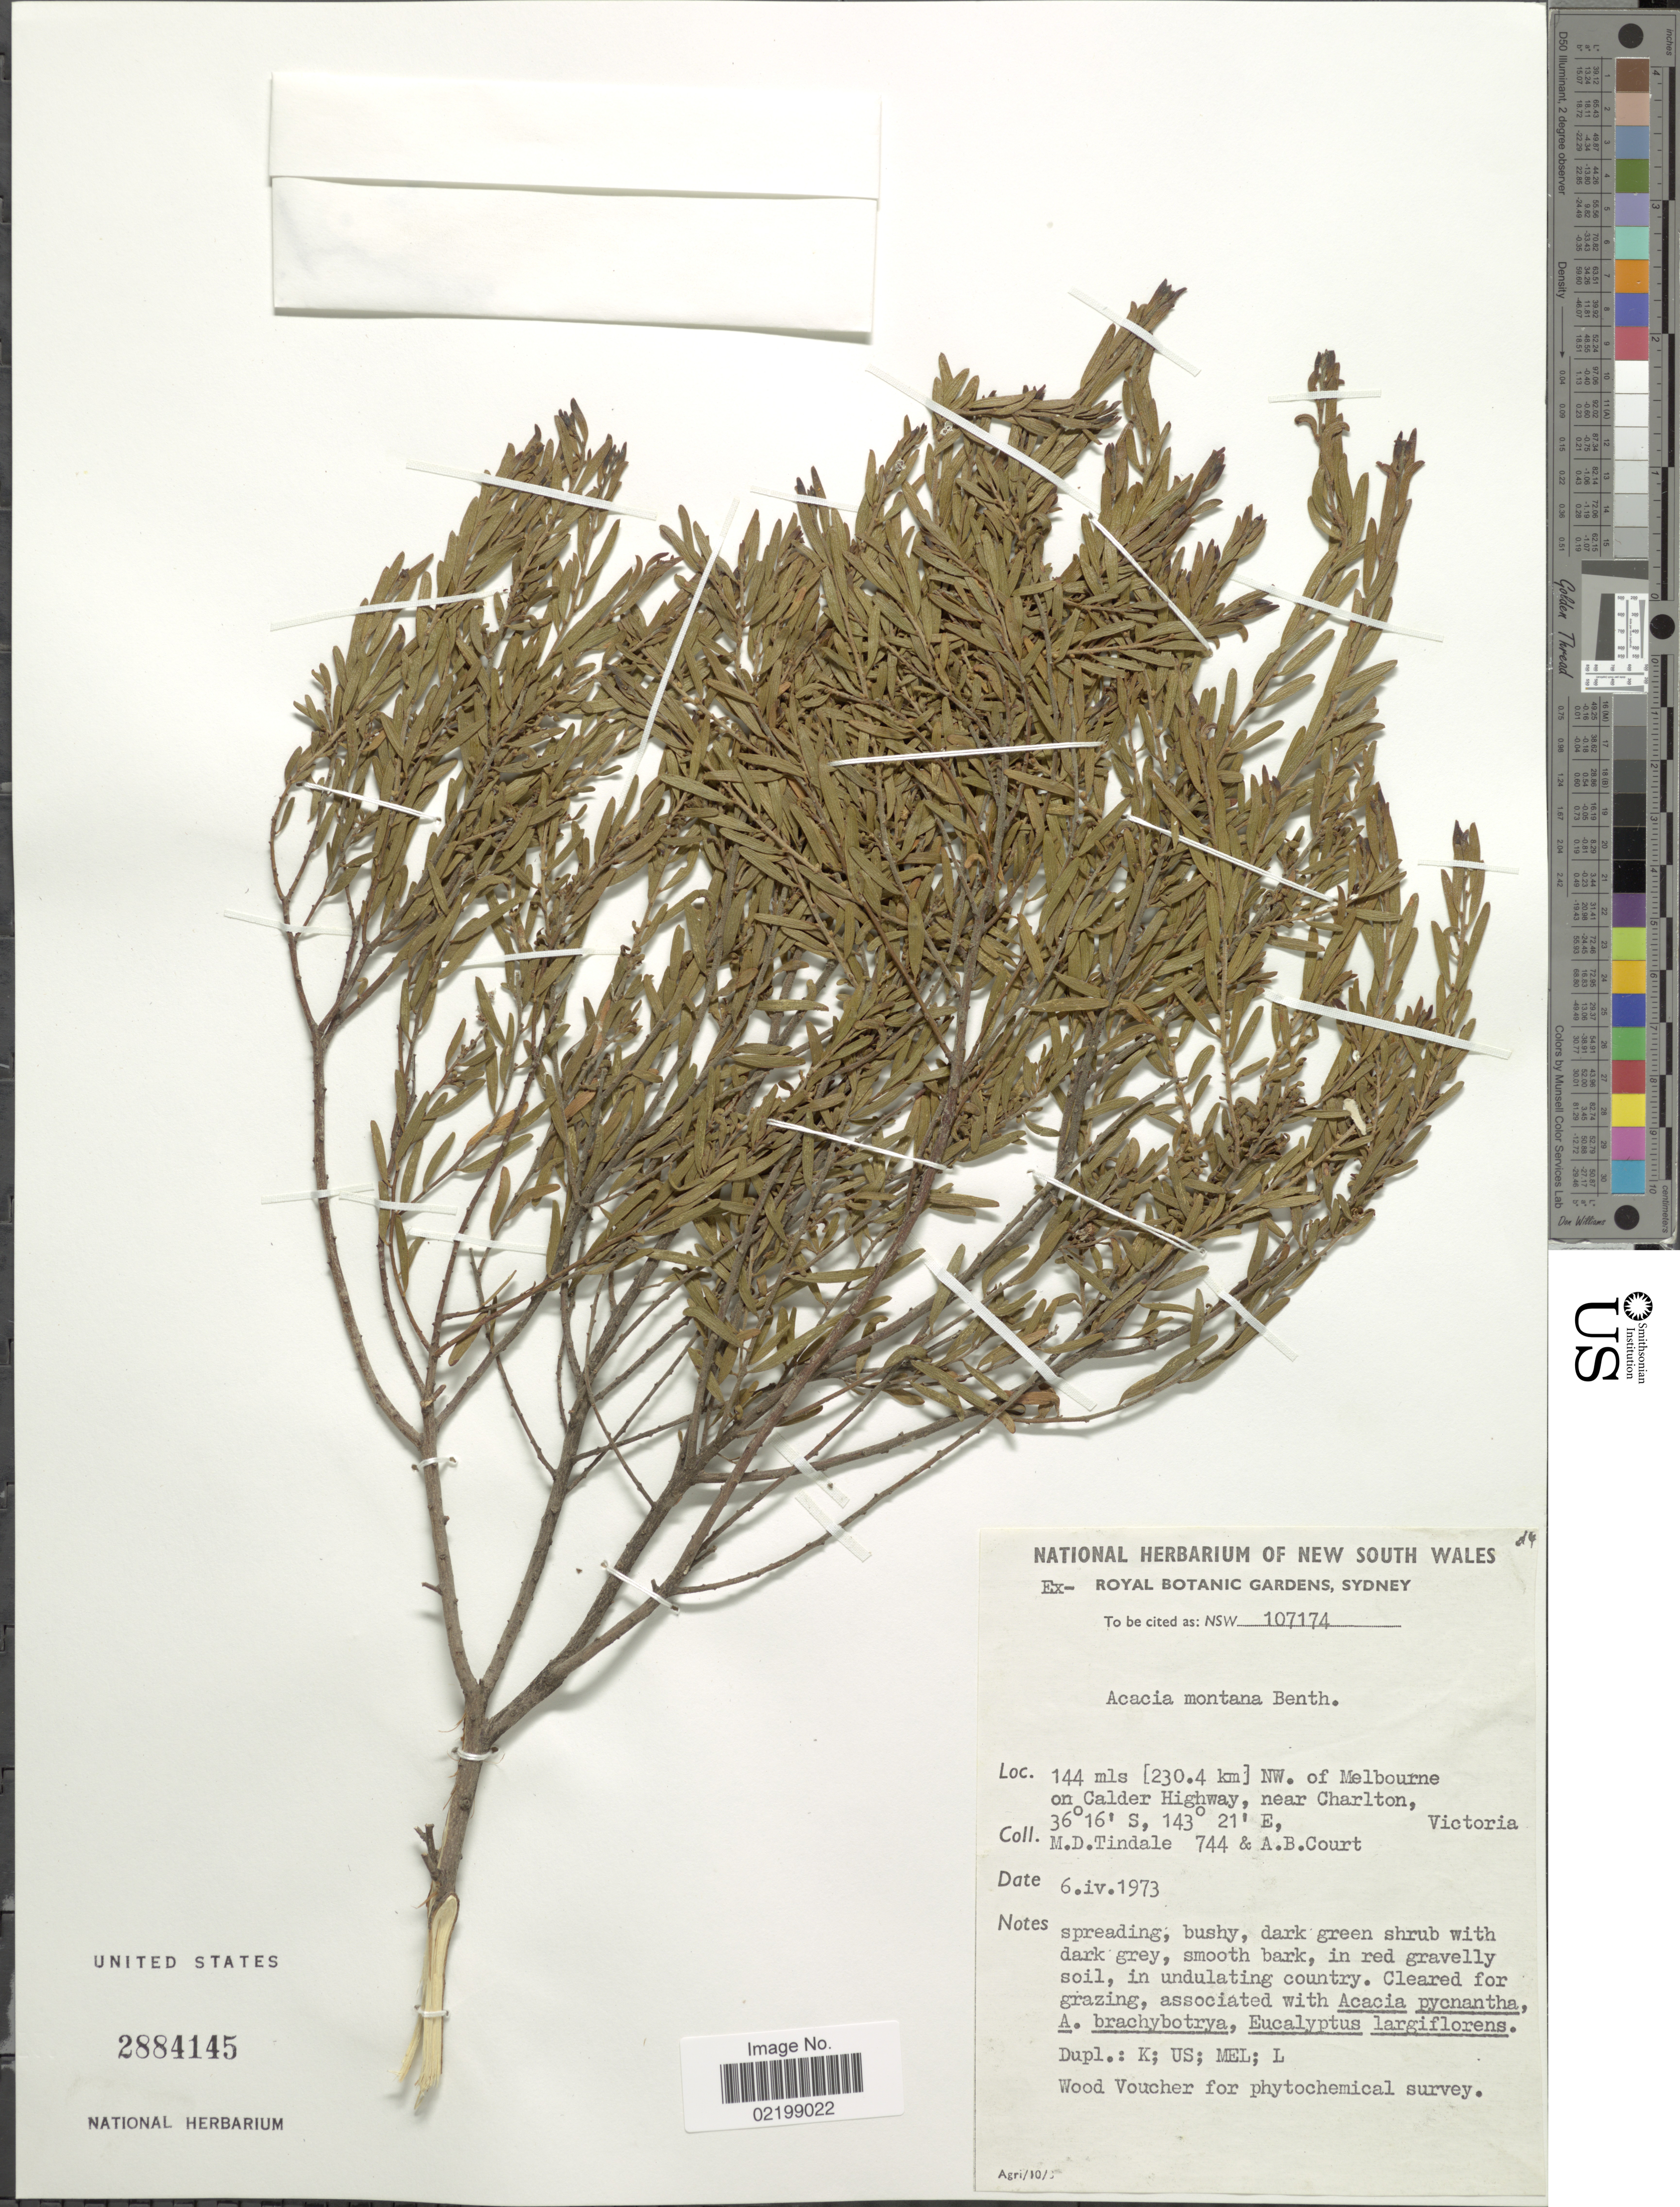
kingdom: Plantae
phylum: Tracheophyta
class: Magnoliopsida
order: Fabales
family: Fabaceae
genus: Acacia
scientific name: Acacia montana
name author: Benth.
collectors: M. D. Tindale & A. B. Court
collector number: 744/107174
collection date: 1973-04-06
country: Australia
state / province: New South Wales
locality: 144 mls (230.4 km) NW. of Melbourne on Calder Highway, near Charlton, Victoria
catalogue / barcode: US 2884145